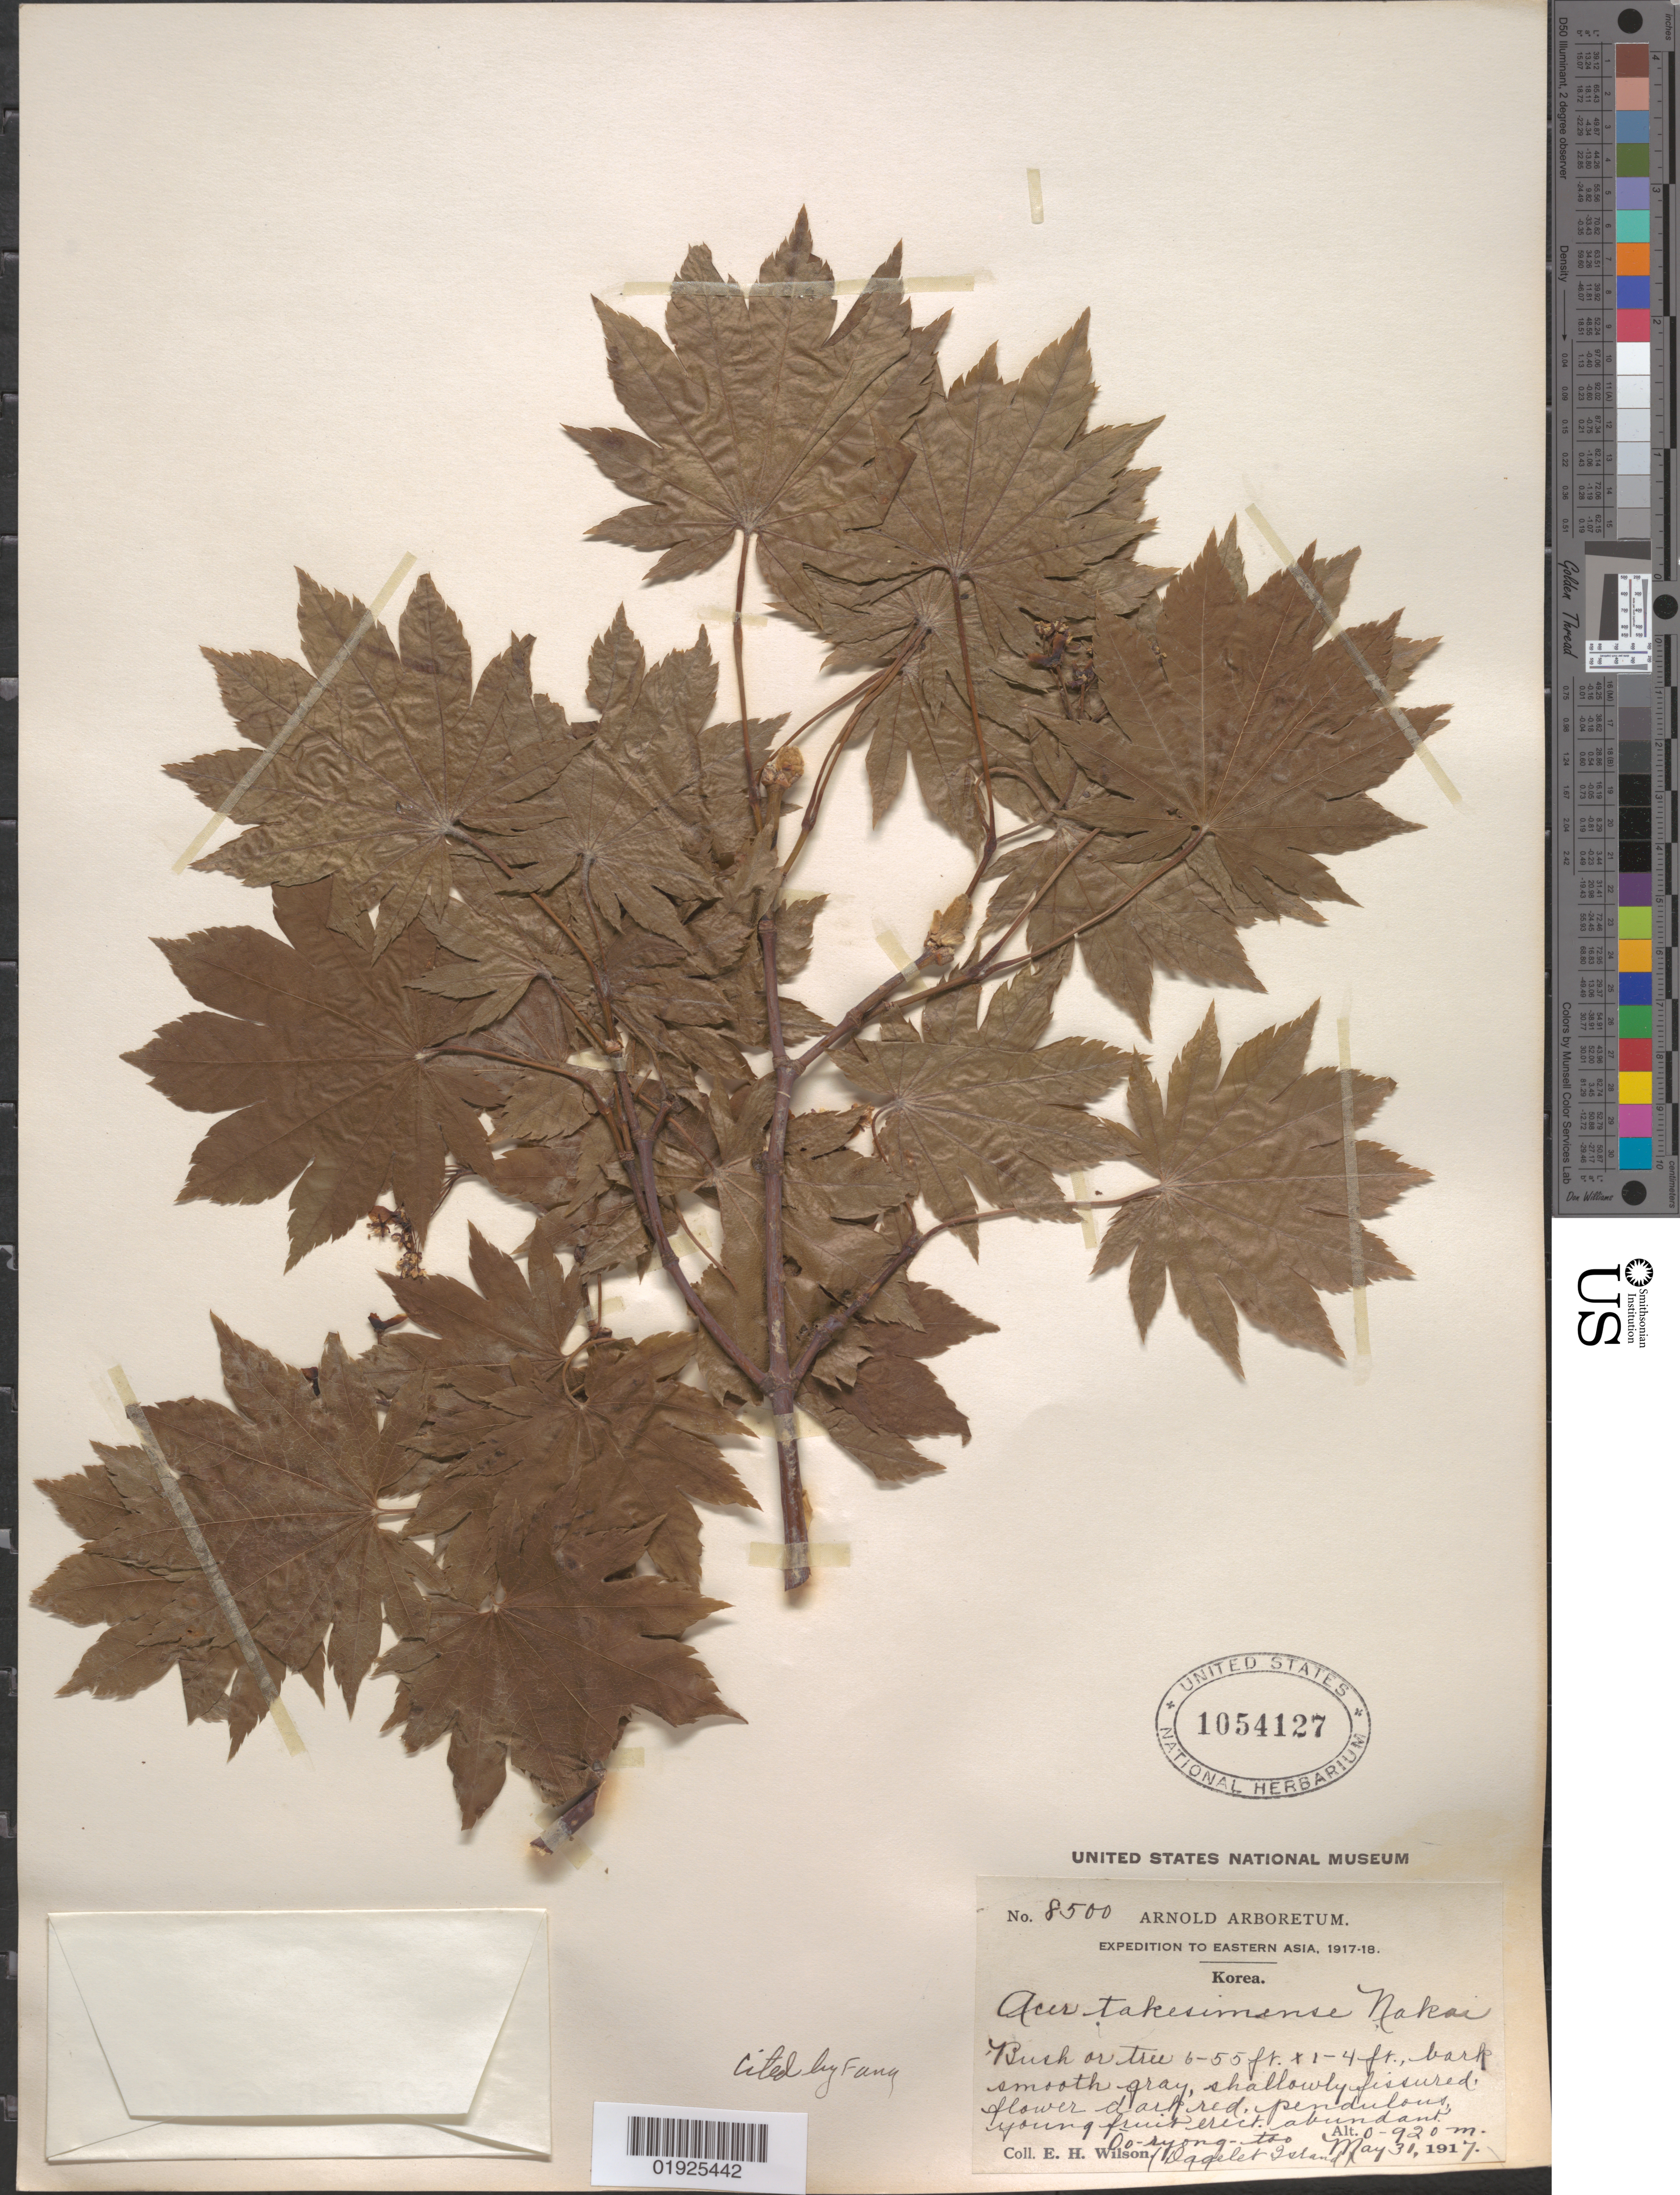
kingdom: Plantae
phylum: Tracheophyta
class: Magnoliopsida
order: Sapindales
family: Sapindaceae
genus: Acer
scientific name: Acer takesimense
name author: Nakai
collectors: E. H. Wilson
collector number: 8500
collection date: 1917-05-31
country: South Korea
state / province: North Gyeongsang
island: Dagelet I. [Ulleung-do]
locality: Oo-ryong-tao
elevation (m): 0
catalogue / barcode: US 1054127